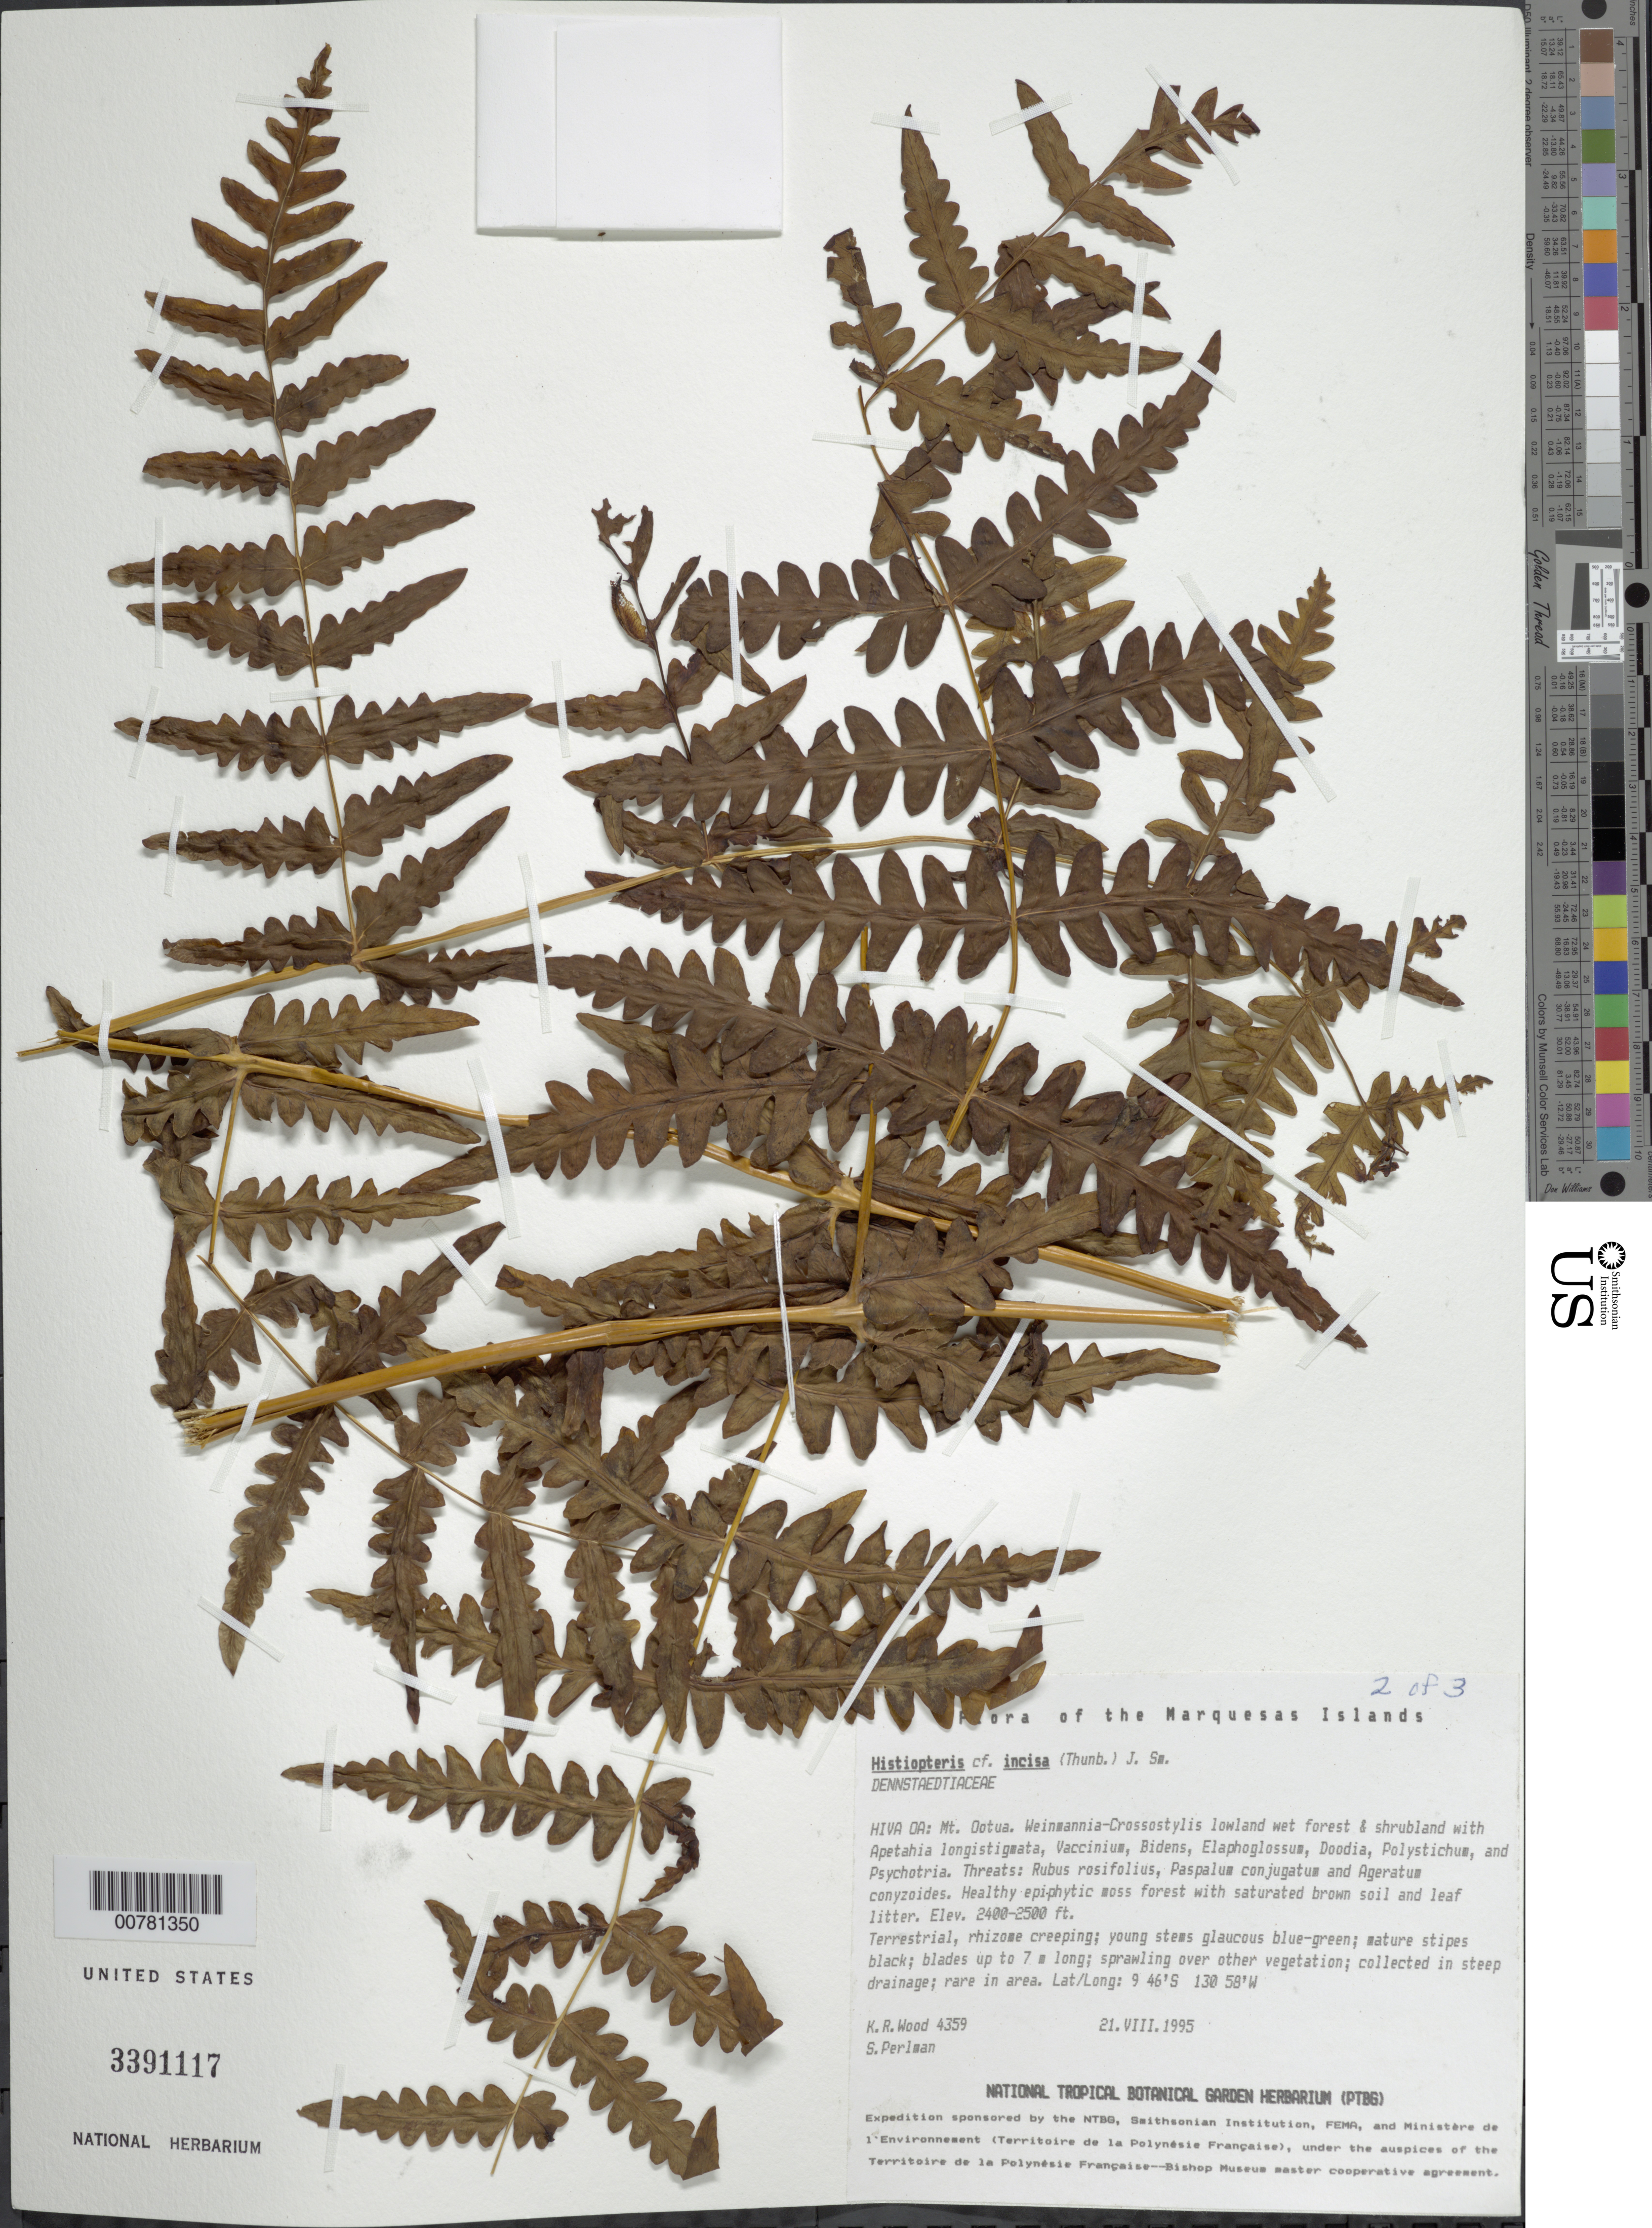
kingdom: Plantae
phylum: Tracheophyta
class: Polypodiopsida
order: Polypodiales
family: Dennstaedtiaceae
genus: Histiopteris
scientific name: Histiopteris incisa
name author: (Thunb.) J. Sm.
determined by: Wood, Kenneth R.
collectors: K. R. Wood & S. P. Perlman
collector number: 4359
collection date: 1995-08-21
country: French Polynesia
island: Hiva Oa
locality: Mt. Ootua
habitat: Weinmannia - Crossostylis lowland wet forest & shrubland. Healthy epiphytic moss forest w/ saturated brown soil and leaf litter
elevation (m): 732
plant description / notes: Rubus rosifolius, Paspalum conjugatum, Ageratum conyzoides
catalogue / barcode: US 3391117